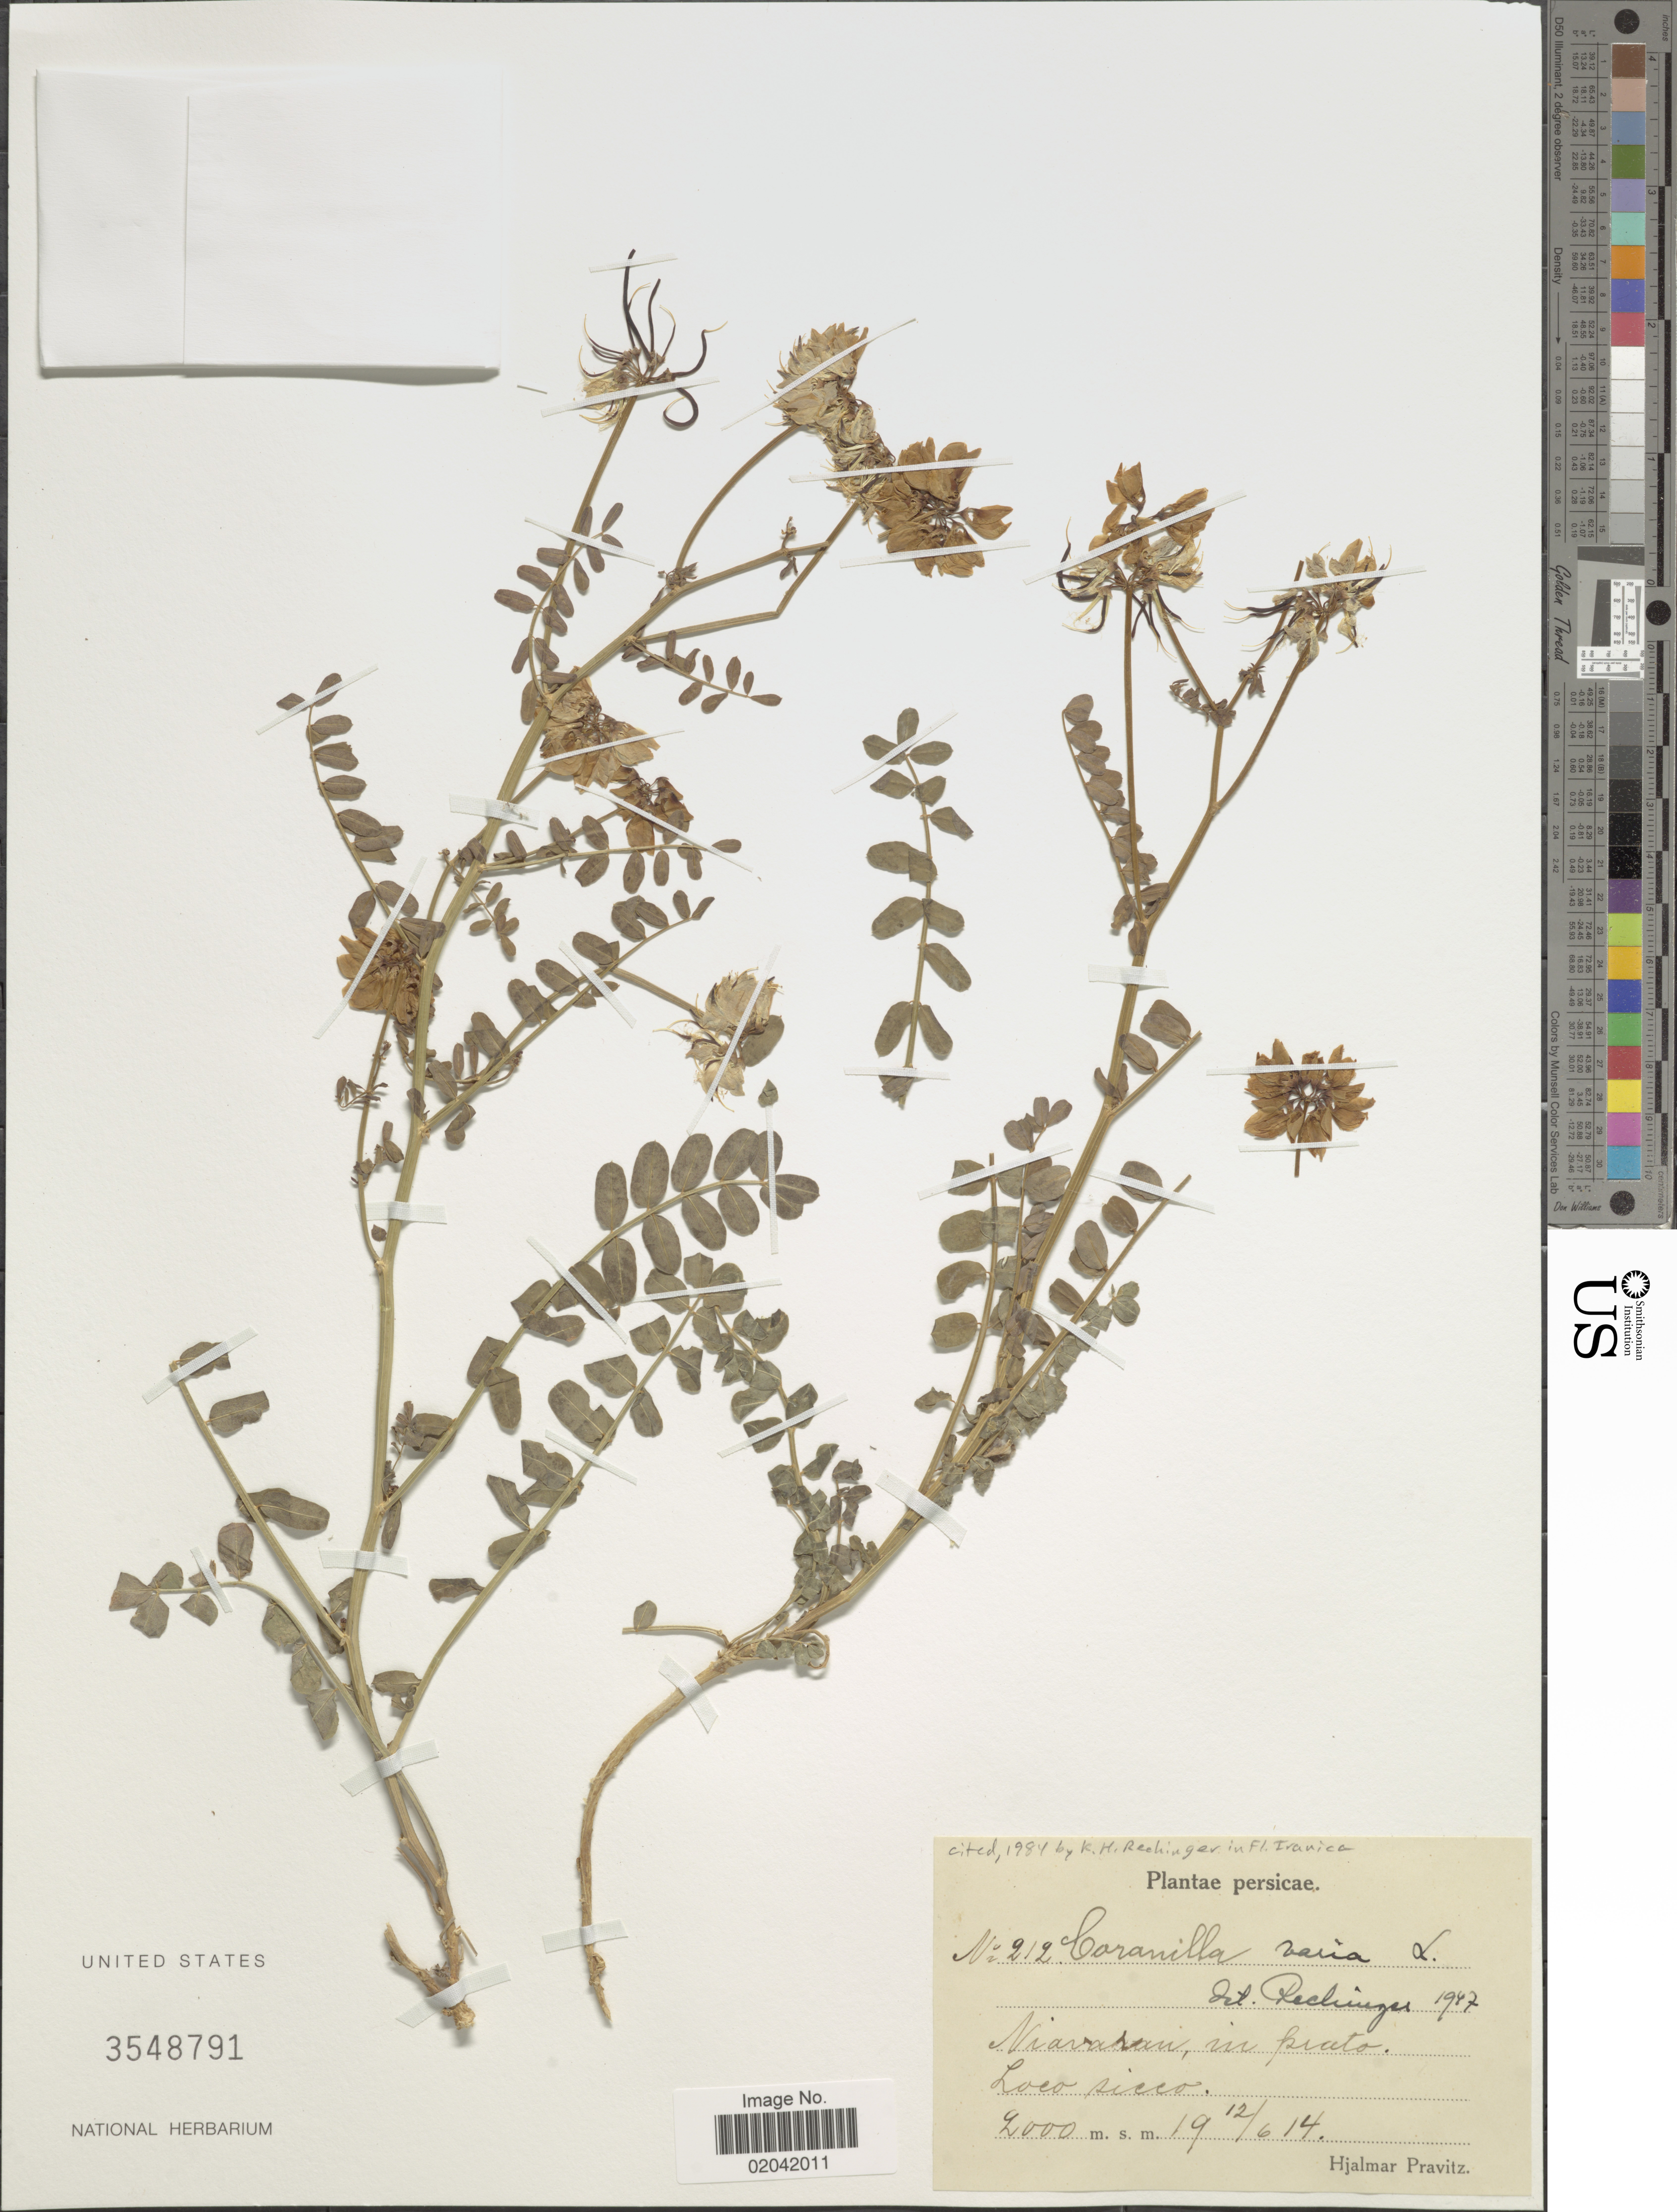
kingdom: Plantae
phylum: Tracheophyta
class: Magnoliopsida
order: Fabales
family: Fabaceae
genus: Coronilla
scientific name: Coronilla varia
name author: L.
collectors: H. Pravitz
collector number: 212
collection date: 1914-06-12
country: Iran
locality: Persicae, Niavaran, in prato. Loco sicco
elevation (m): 2000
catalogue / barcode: US 3548791